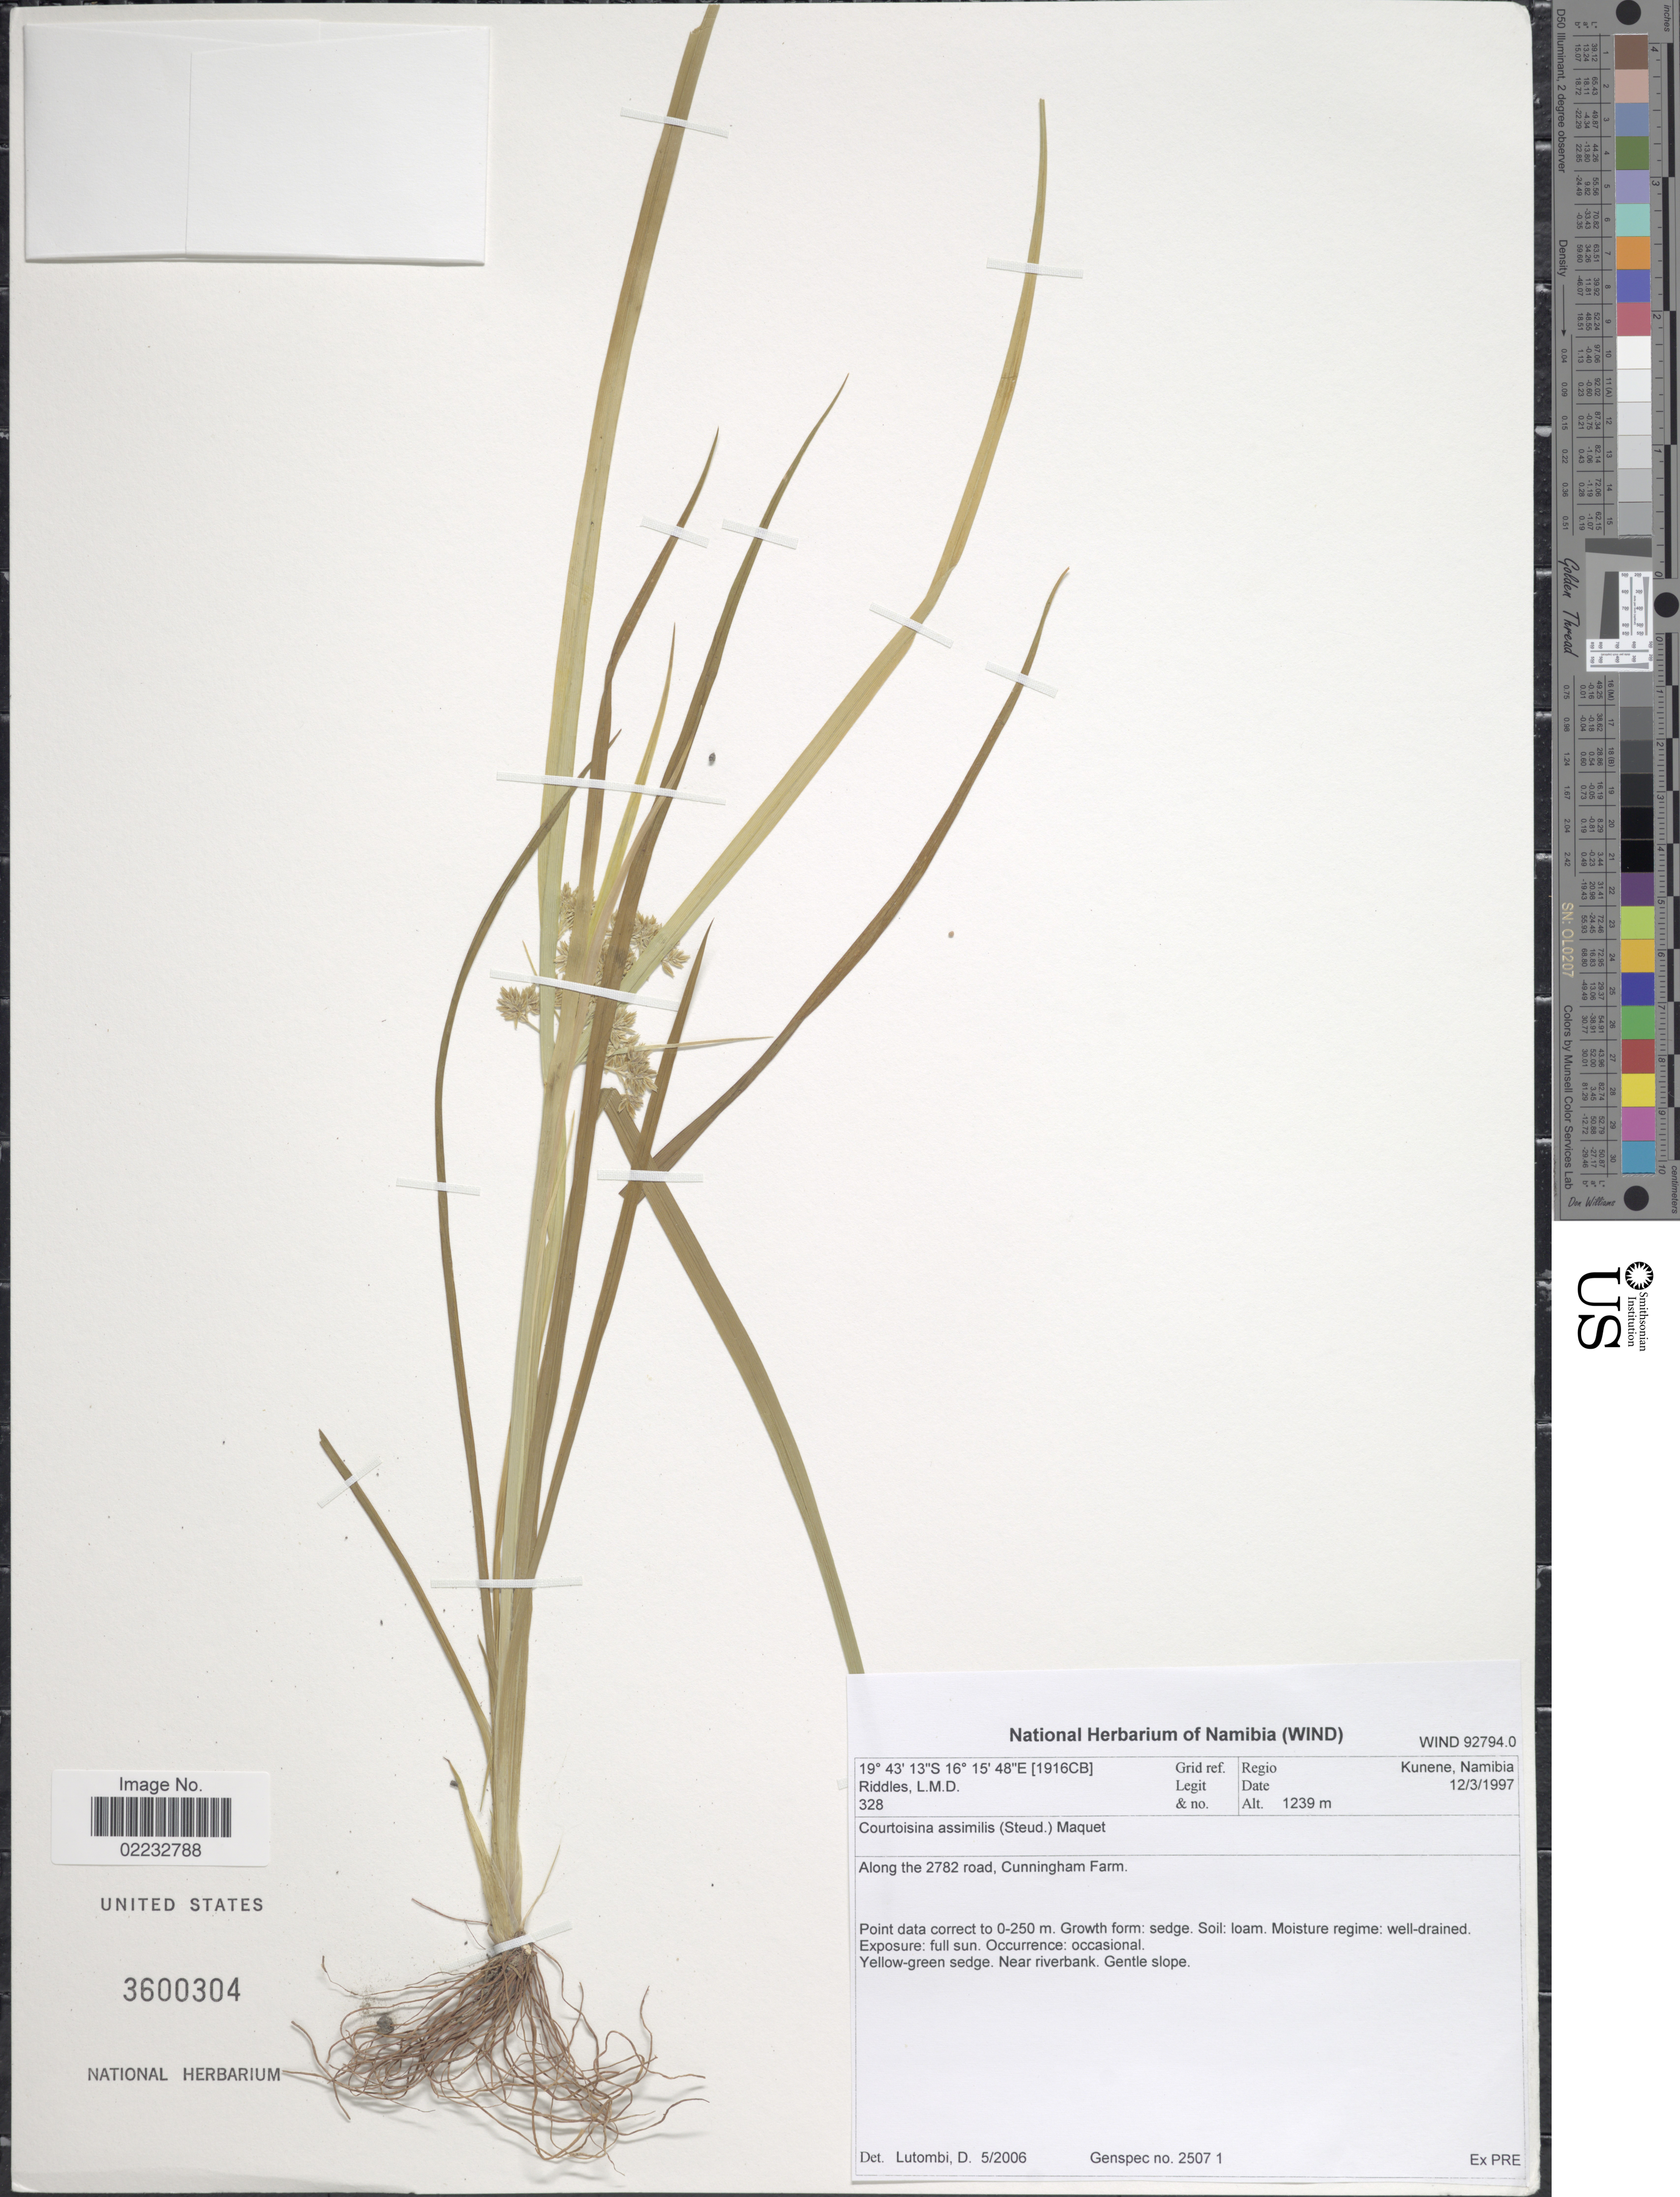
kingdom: Plantae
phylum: Tracheophyta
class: Liliopsida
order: Poales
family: Cyperaceae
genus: Cyperus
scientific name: Cyperus assimilis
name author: Steud.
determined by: Strong, M. T., (US), Smithsonian Institution - National Museum of Natural History (UNITED STATES)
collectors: L. Riddles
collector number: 328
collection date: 1997-03-12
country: Namibia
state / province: Kunene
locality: Along the 2782 road, Cunningham Farm.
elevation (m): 1239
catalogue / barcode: US 3600304